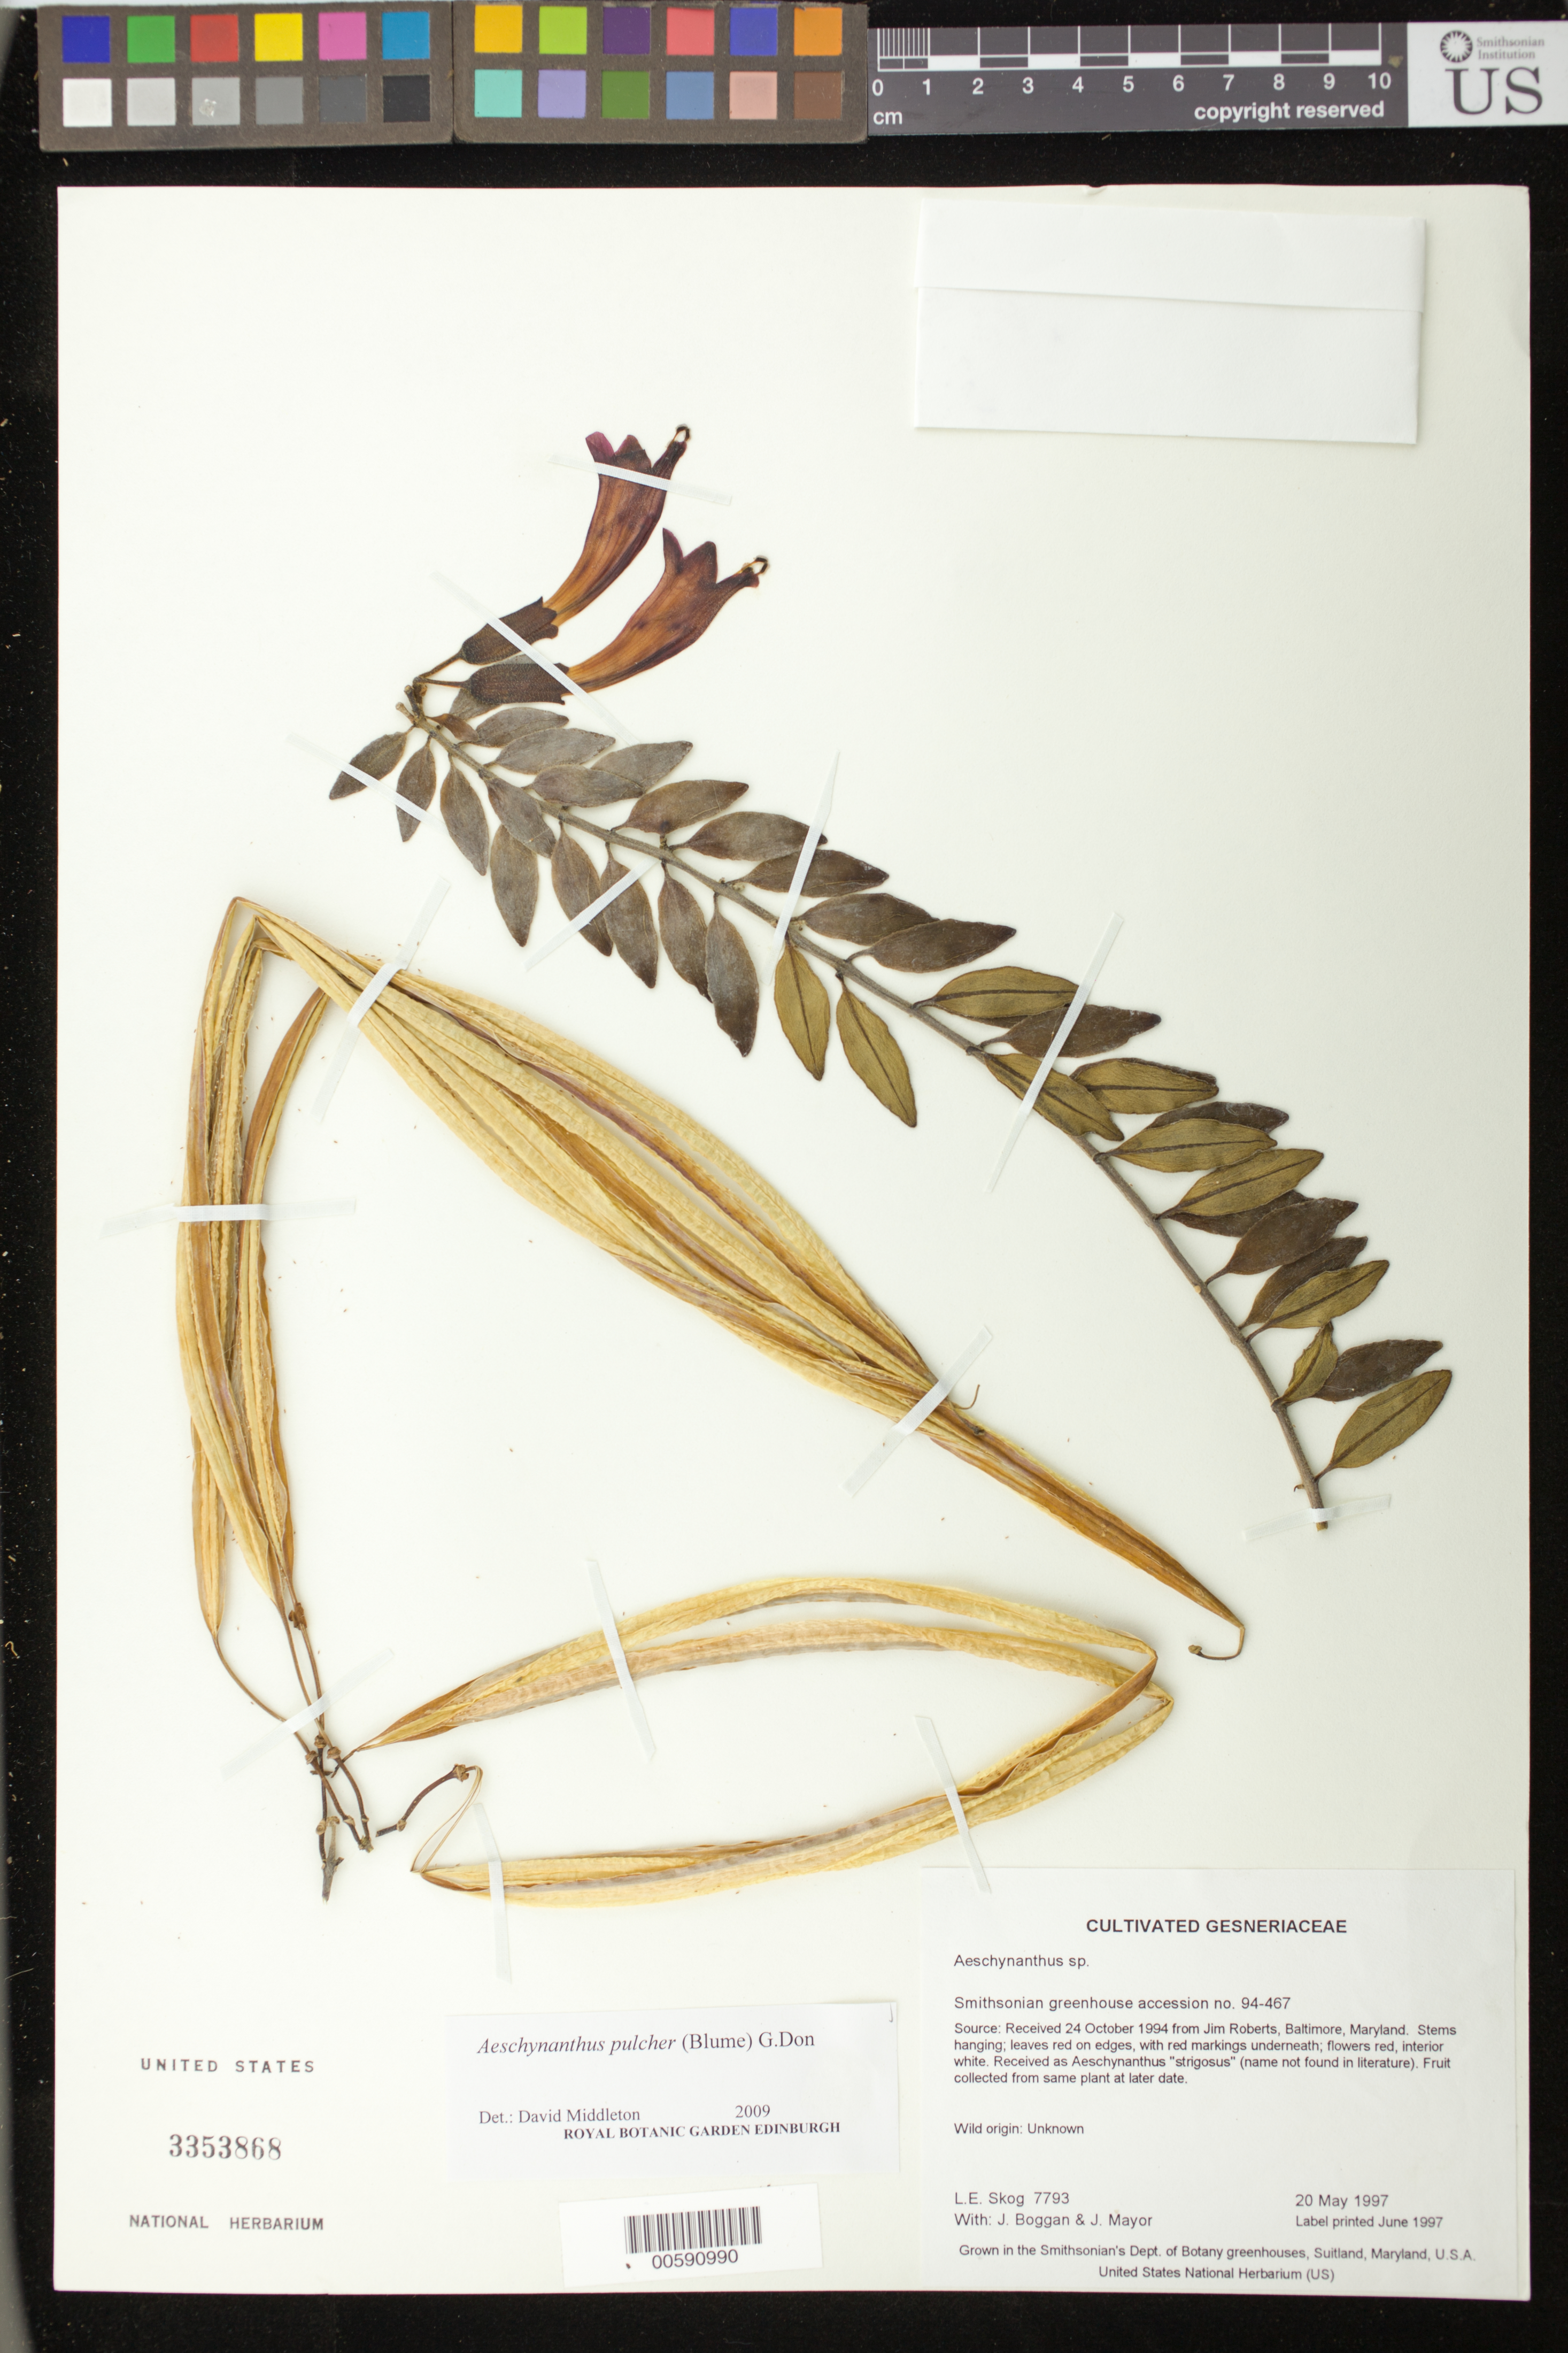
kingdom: Plantae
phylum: Tracheophyta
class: Magnoliopsida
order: Lamiales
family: Gesneriaceae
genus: Aeschynanthus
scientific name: Aeschynanthus pulcher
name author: (Blume) G. Don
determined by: Middleton, D. J.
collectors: L. E. Skog, J. K. Boggan & J. Mayor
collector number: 7793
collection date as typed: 20 May 1997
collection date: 1997-05-20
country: United States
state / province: Maryland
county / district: Prince George's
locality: Grown in the Smithsonian's Dept. of Botany greenhouses, Suitland, Maryland, U.S.A.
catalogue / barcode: US 3353868